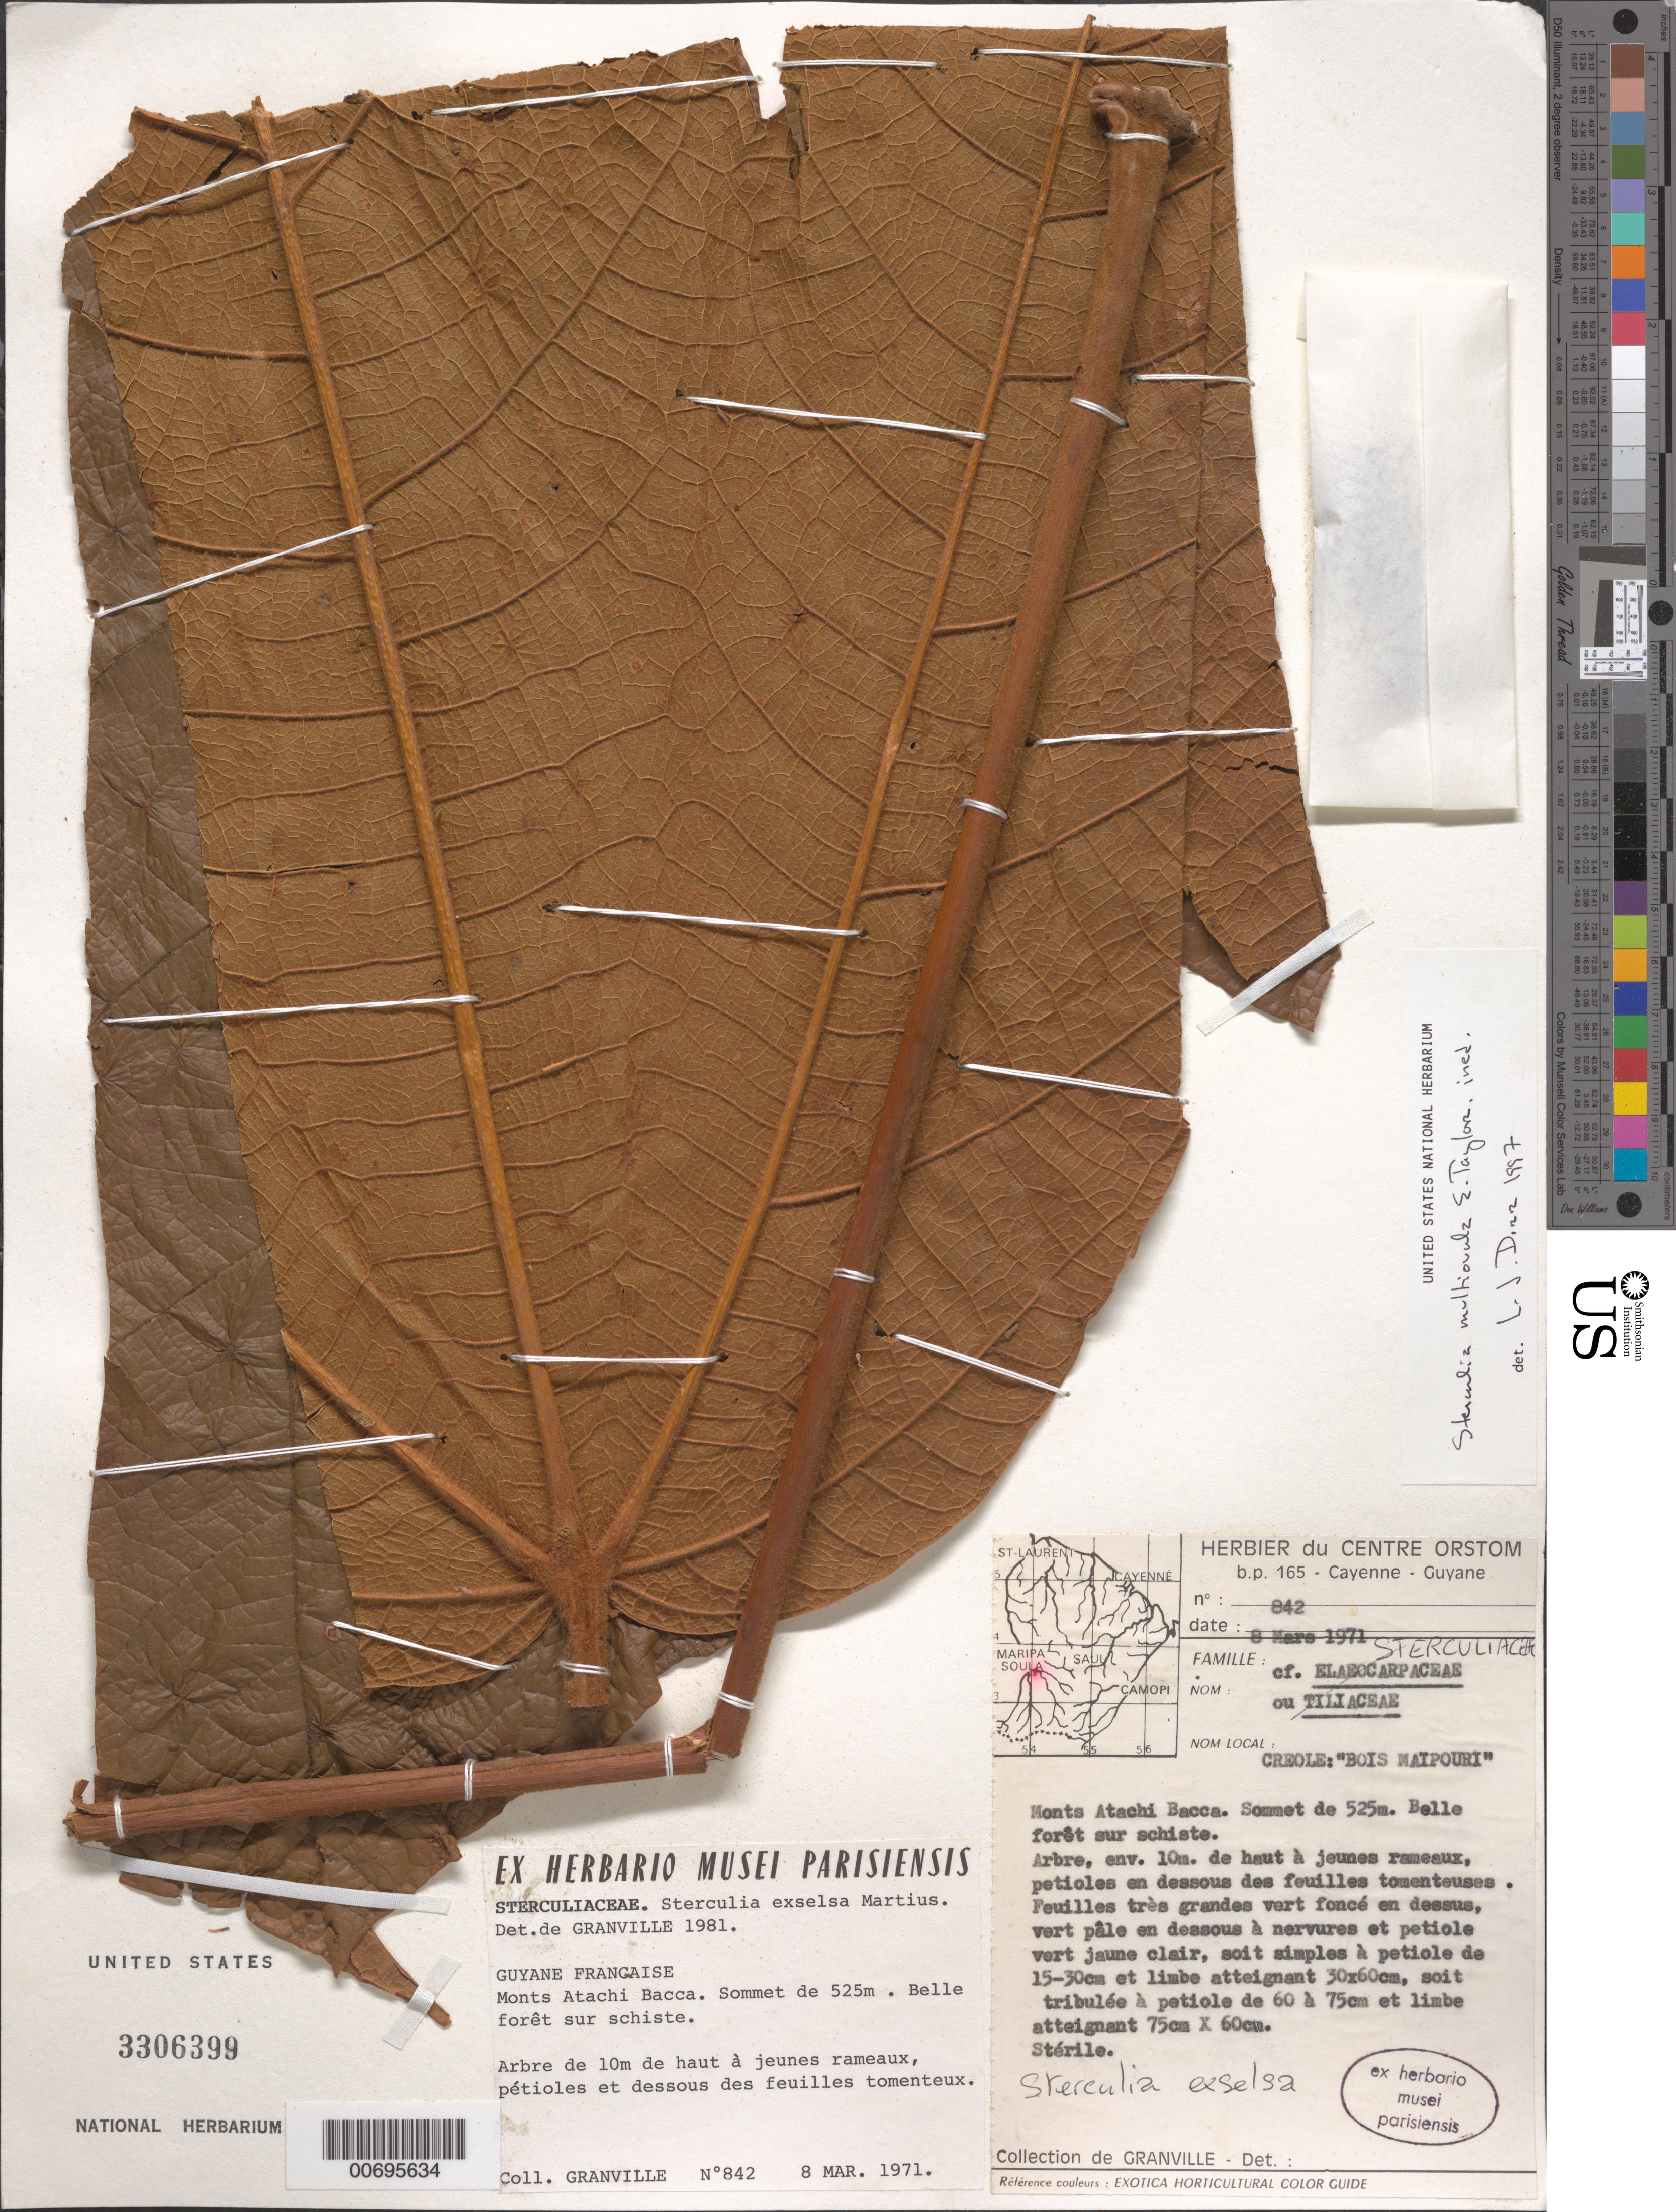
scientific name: unpublished name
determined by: Dorr, L. J., (BOT), Smithsonian Institution - National Museum of Natural History (UNITED STATES)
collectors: J.-J. de Granville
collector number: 842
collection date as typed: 8-Mar-71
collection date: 1971-03-08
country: French Guiana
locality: Monts Atachi Bacca, sommet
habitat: Forest on schist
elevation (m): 525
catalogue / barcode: US 3306399